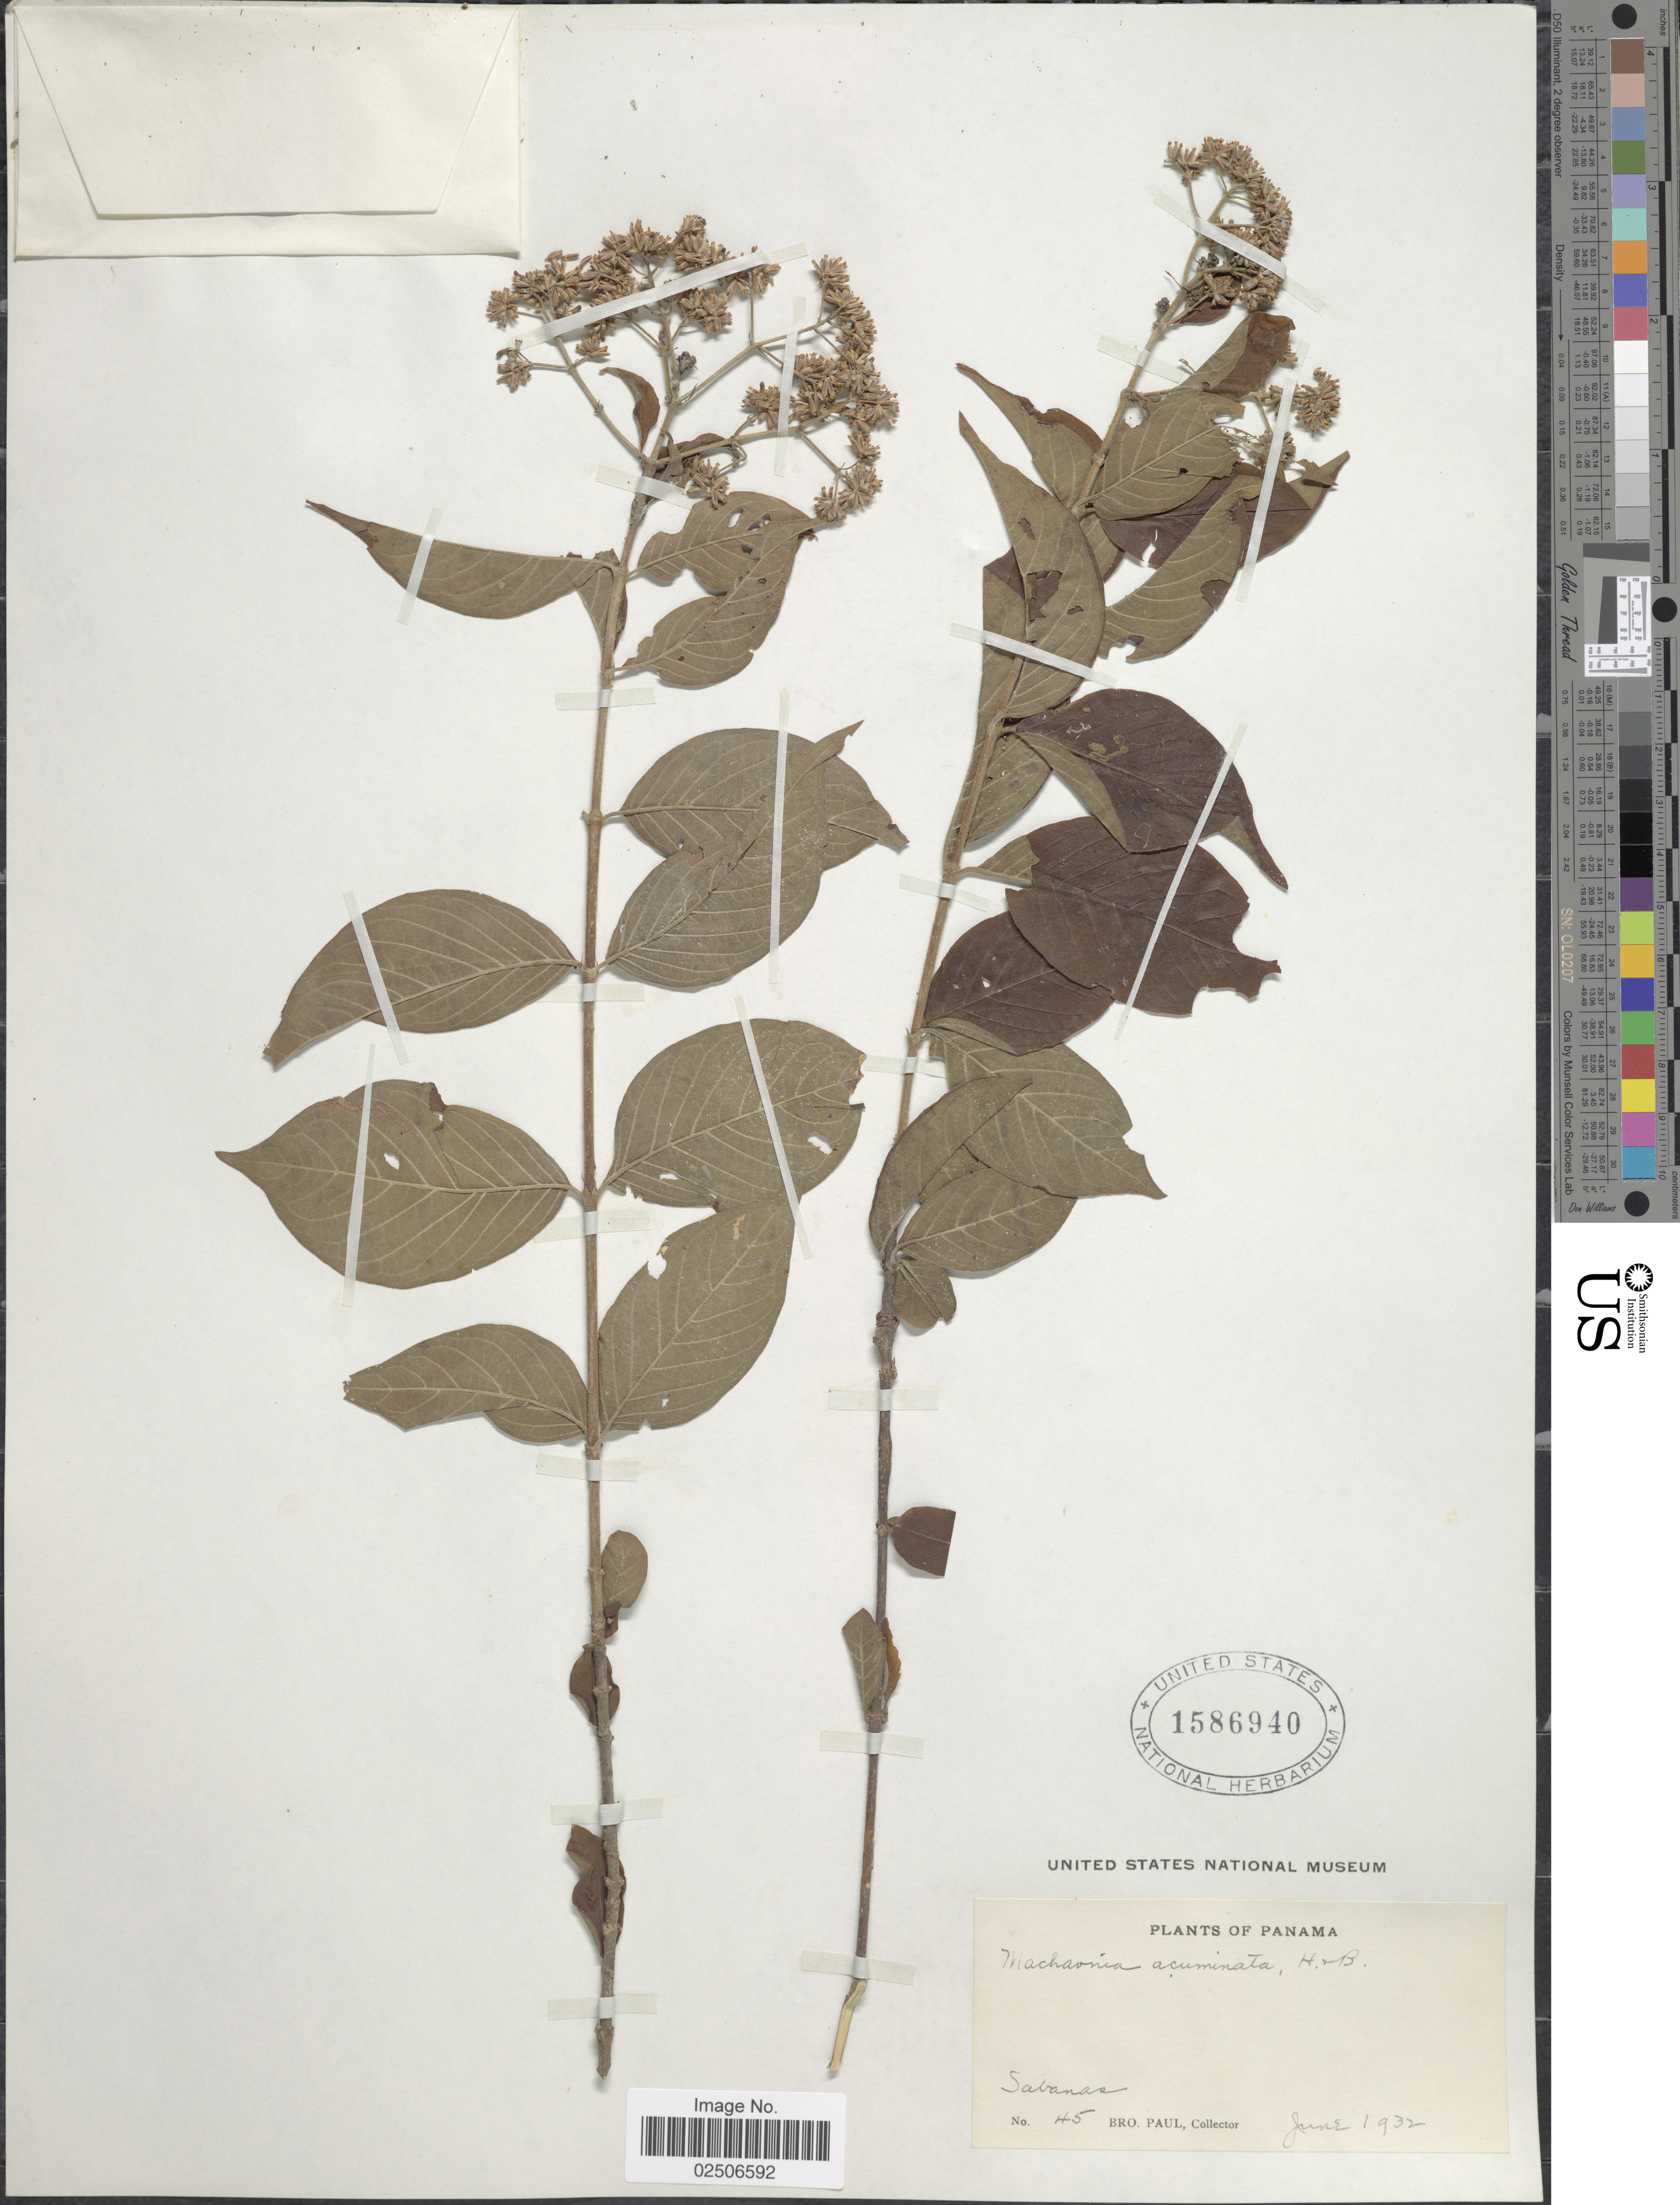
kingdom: Plantae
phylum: Tracheophyta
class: Magnoliopsida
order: Gentianales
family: Rubiaceae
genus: Machaonia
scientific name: Machaonia acuminata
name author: Bonpl.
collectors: B. Paul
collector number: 45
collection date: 1932-06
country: Panama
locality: Sabanas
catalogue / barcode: US 1586940